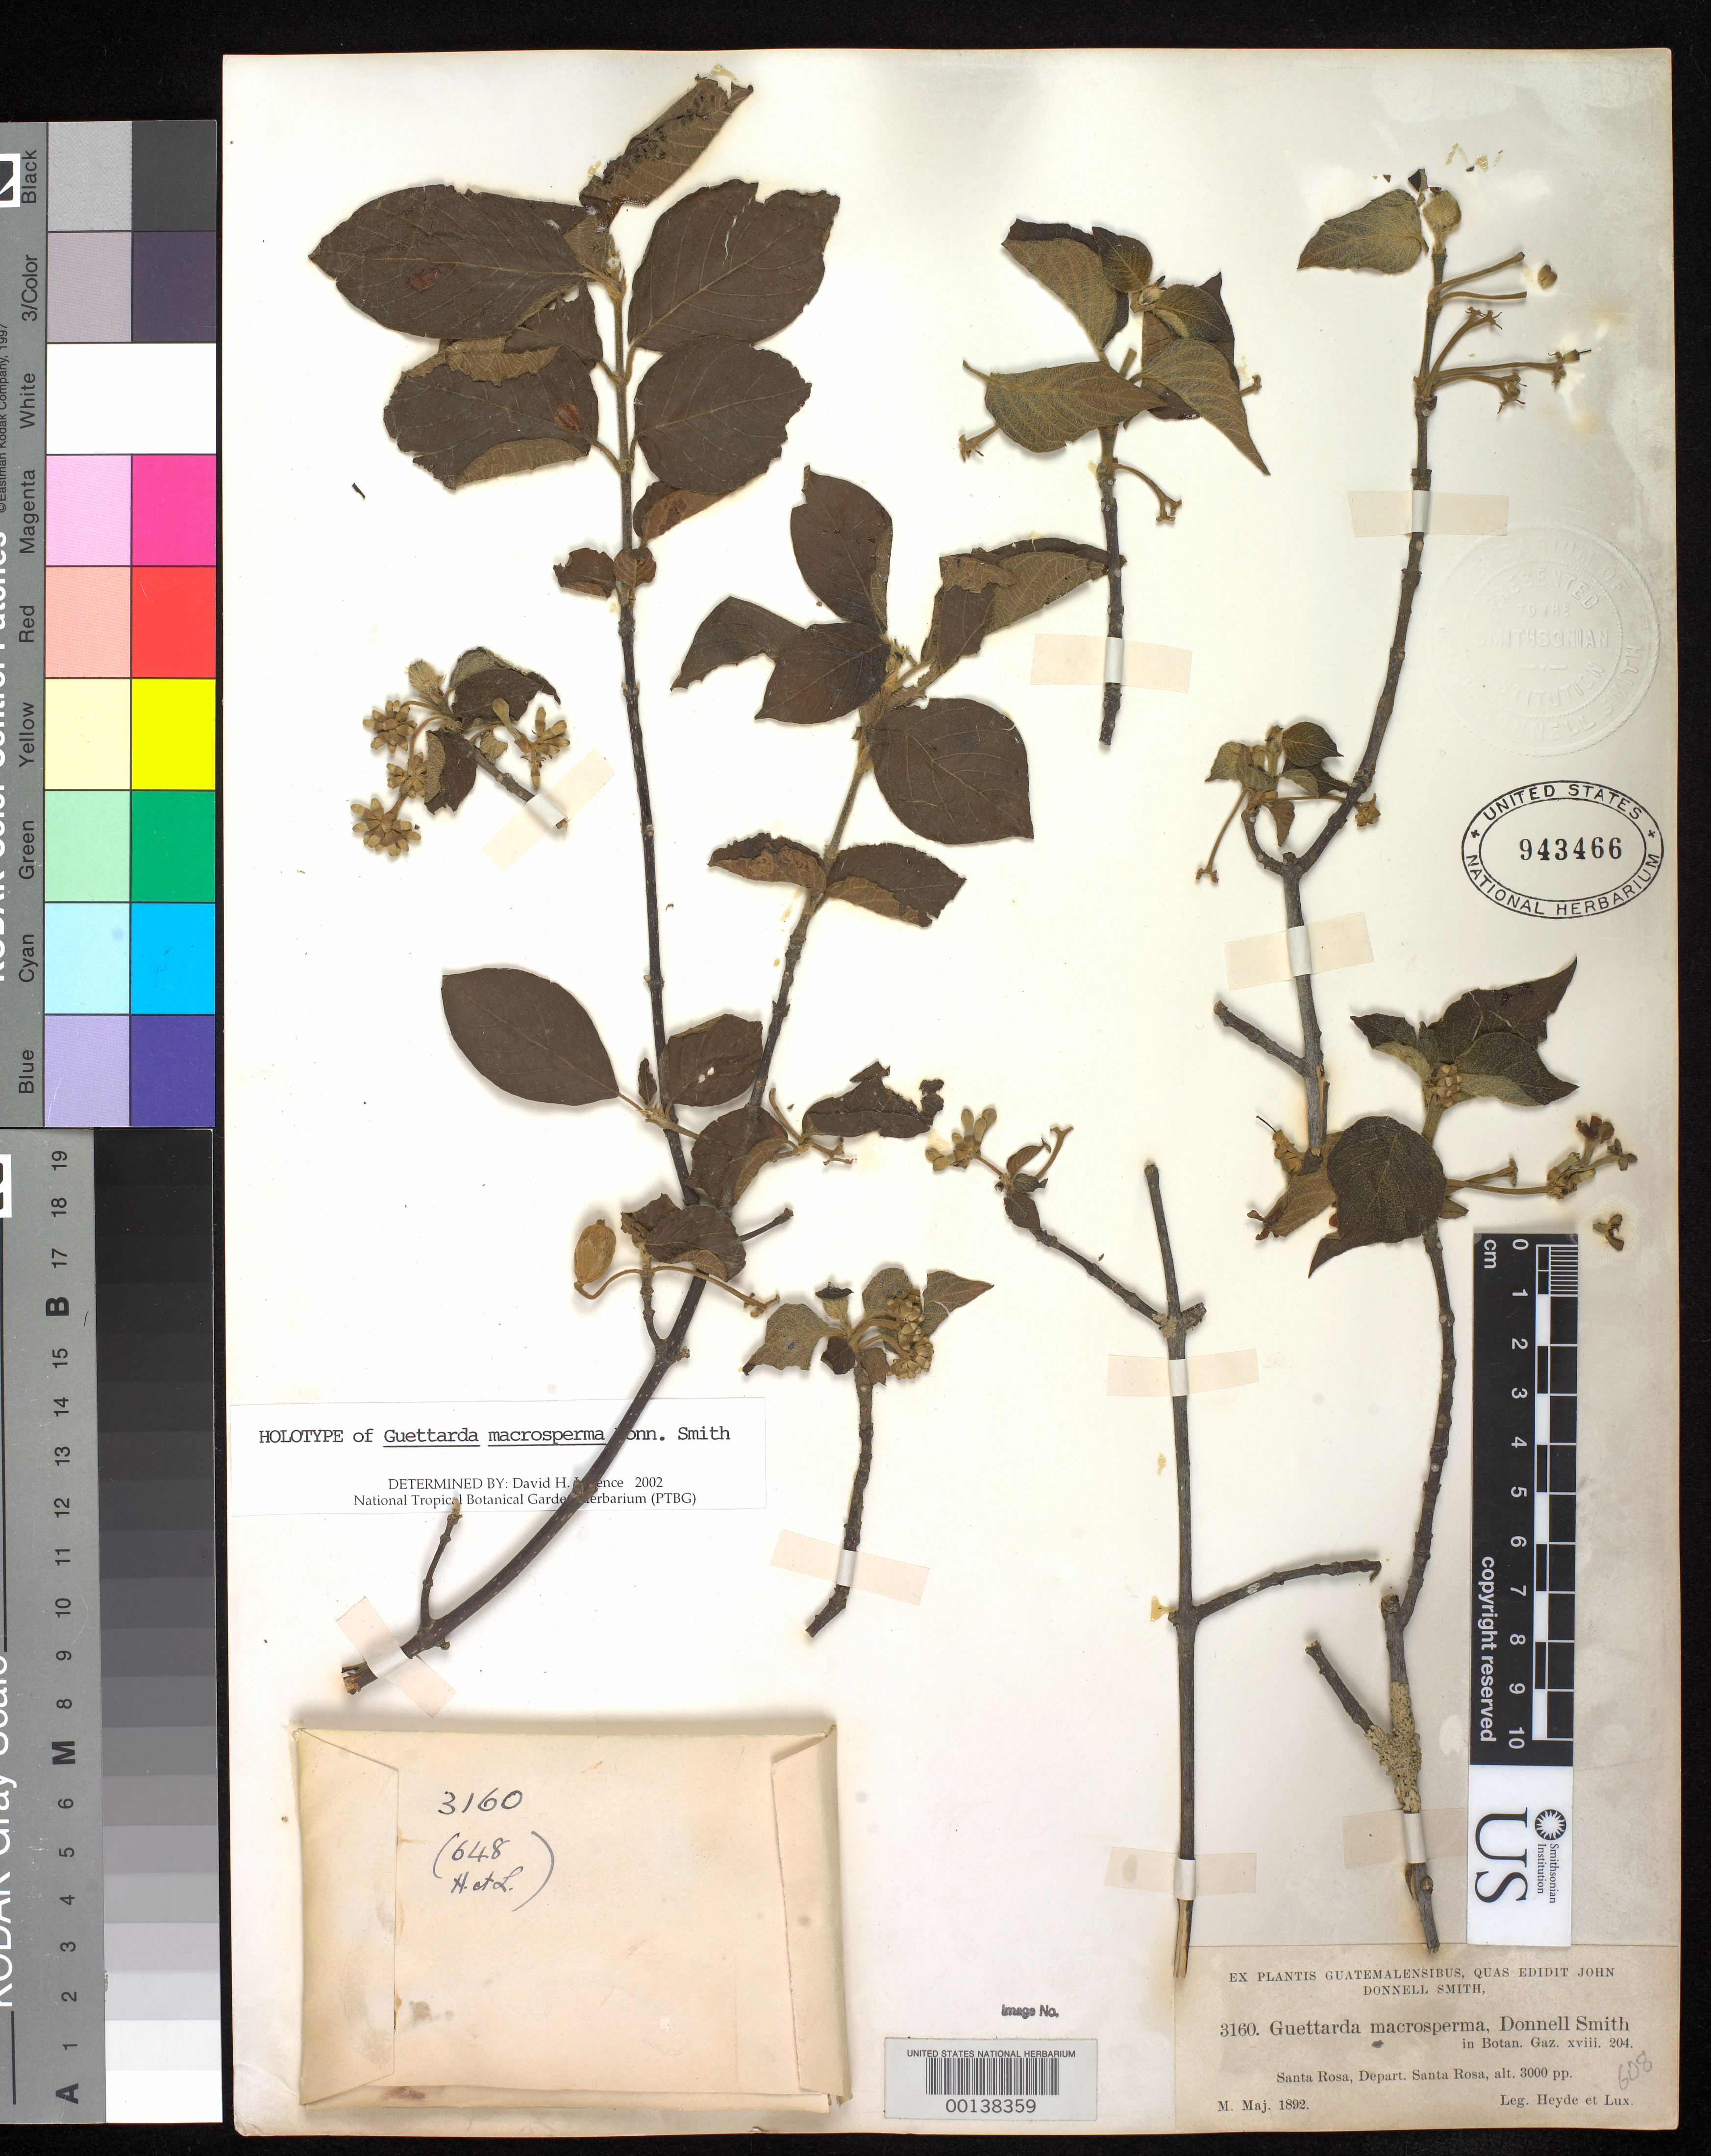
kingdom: Plantae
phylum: Tracheophyta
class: Magnoliopsida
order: Gentianales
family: Rubiaceae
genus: Guettarda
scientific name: Guettarda macrosperma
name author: Donn. Sm.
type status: Type Collection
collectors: E. T. Heyde & E. Lux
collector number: J.D.S. 3160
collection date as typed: May 1892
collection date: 1892-05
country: Guatemala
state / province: Santa Rosa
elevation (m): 914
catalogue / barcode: US 943466